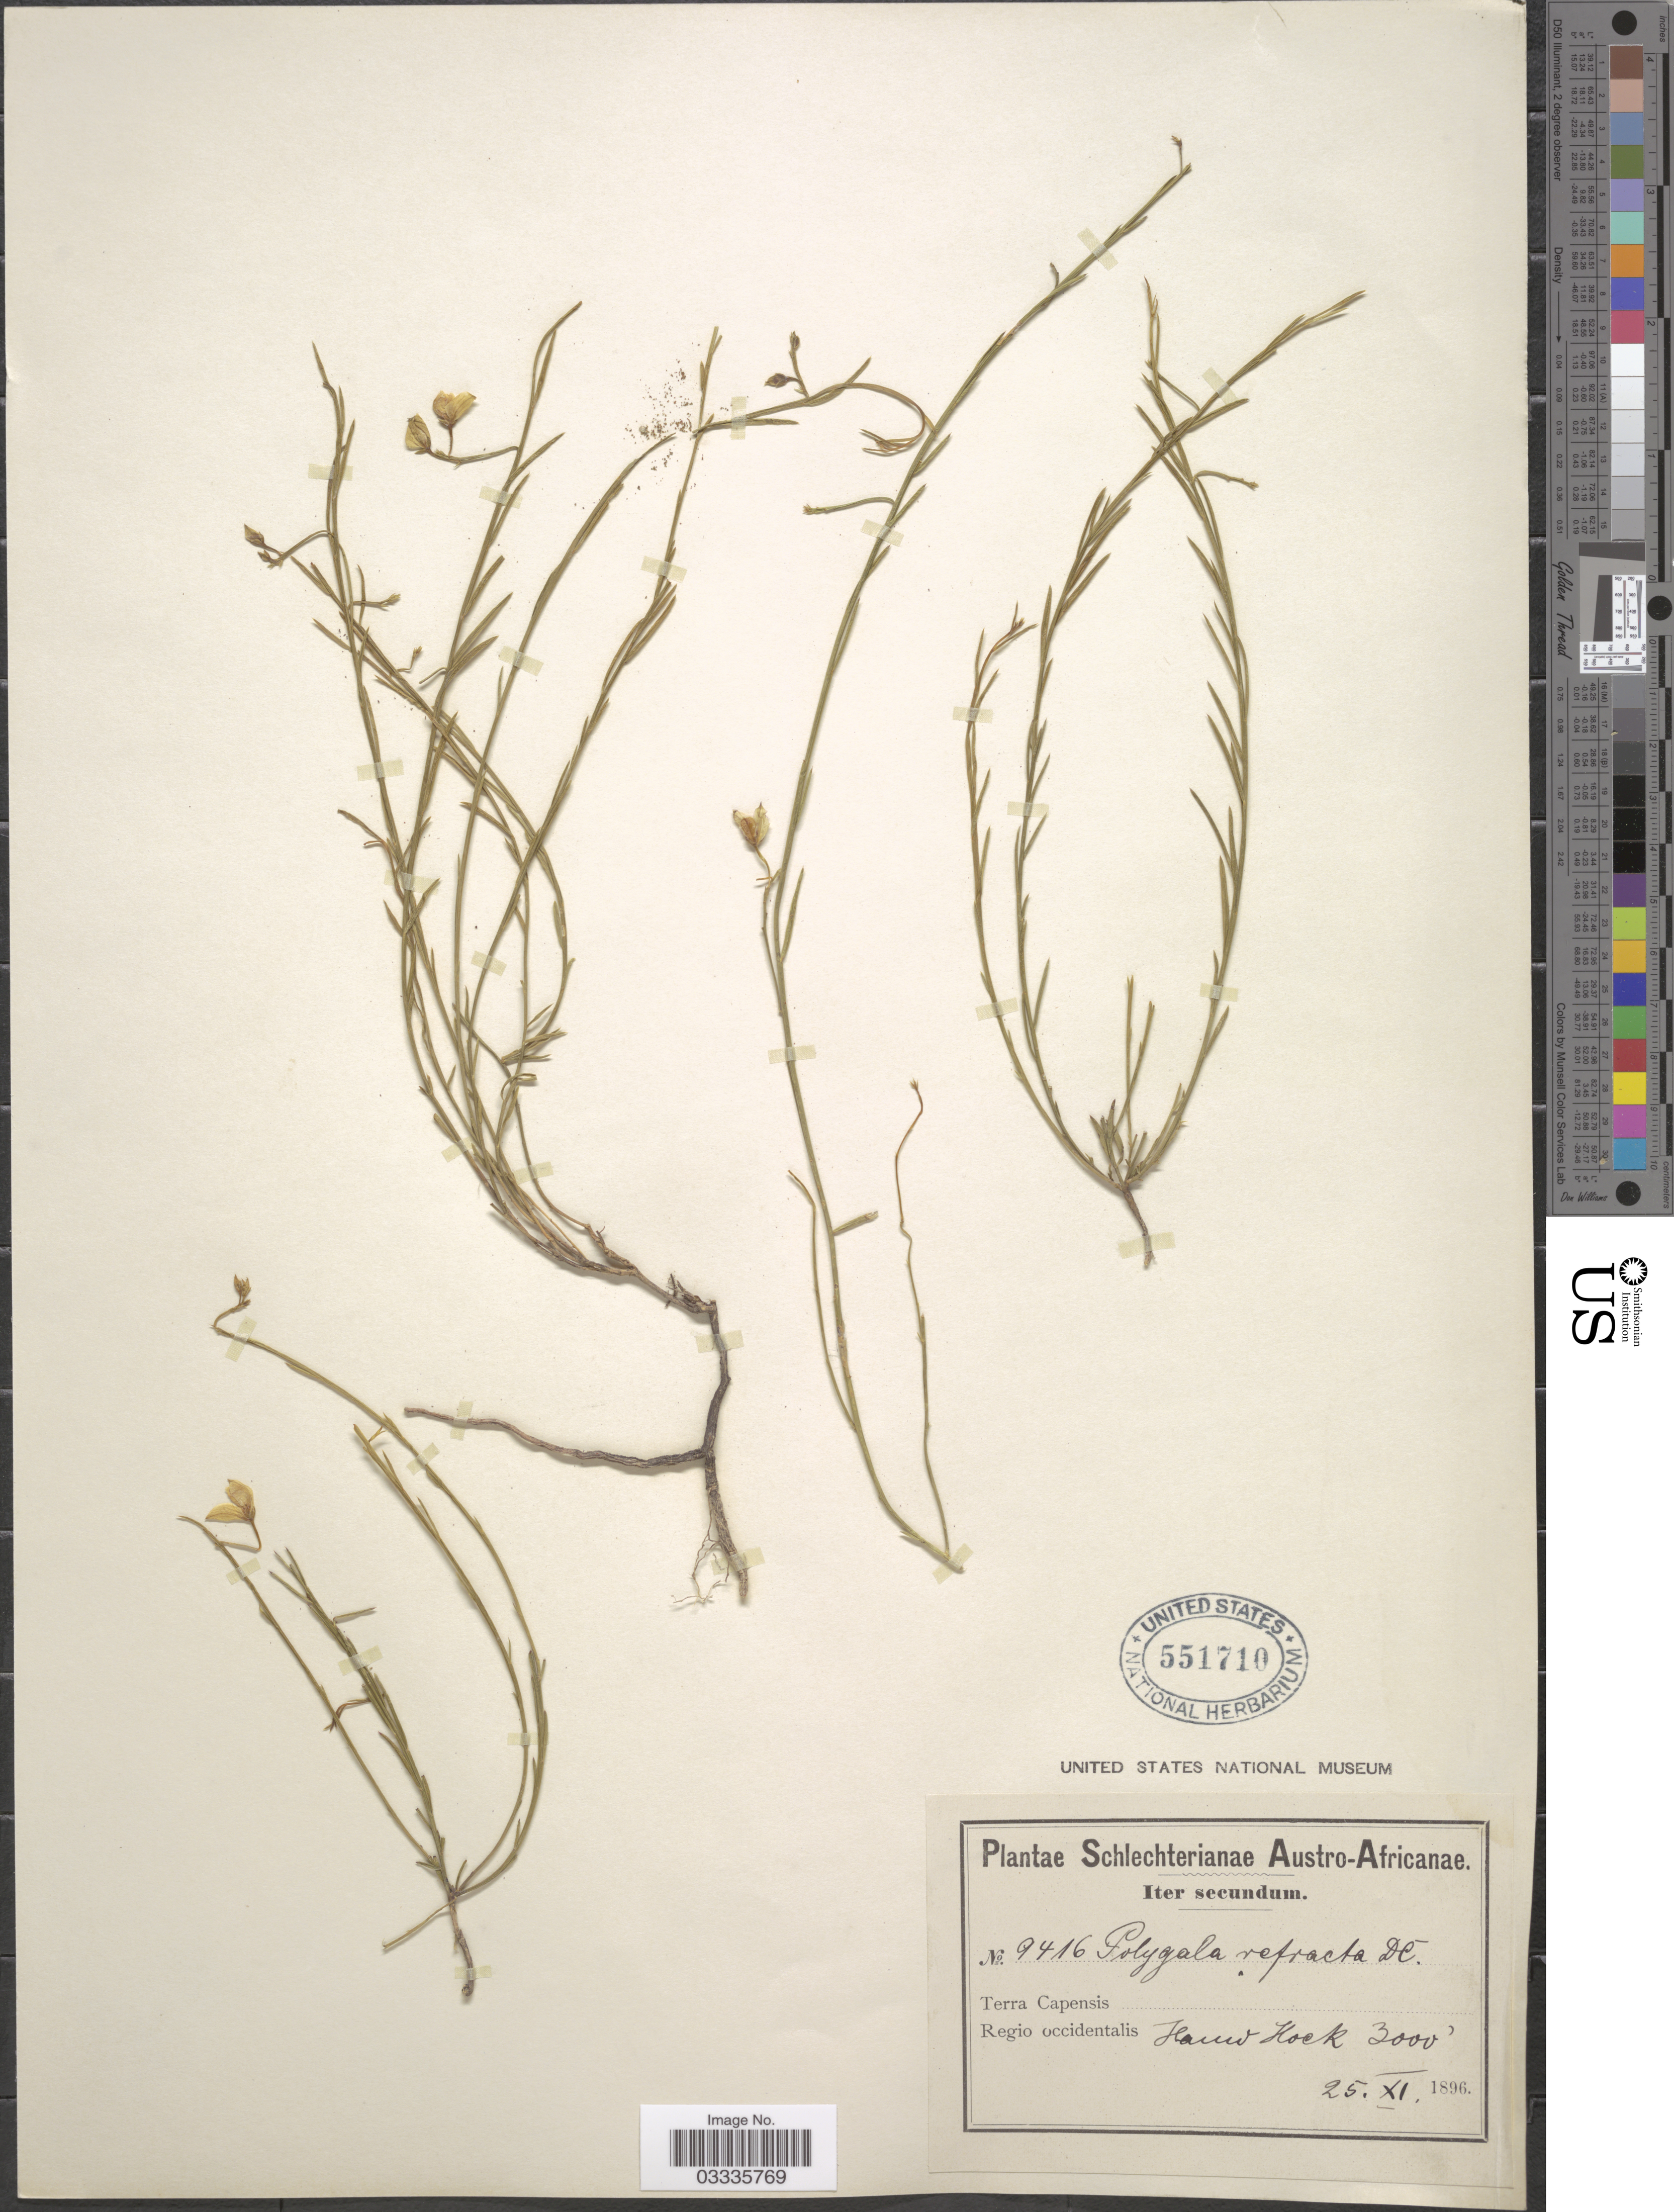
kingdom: Plantae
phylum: Tracheophyta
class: Magnoliopsida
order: Fabales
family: Polygalaceae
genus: Polygala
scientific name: Polygala refracta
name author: DC.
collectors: Schlechter, --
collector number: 9416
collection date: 1896-11-25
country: South Africa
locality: Austro-Africanae. Terra Capensis Regio occidentalis Houw Hoek.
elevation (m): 914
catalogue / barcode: US 551710